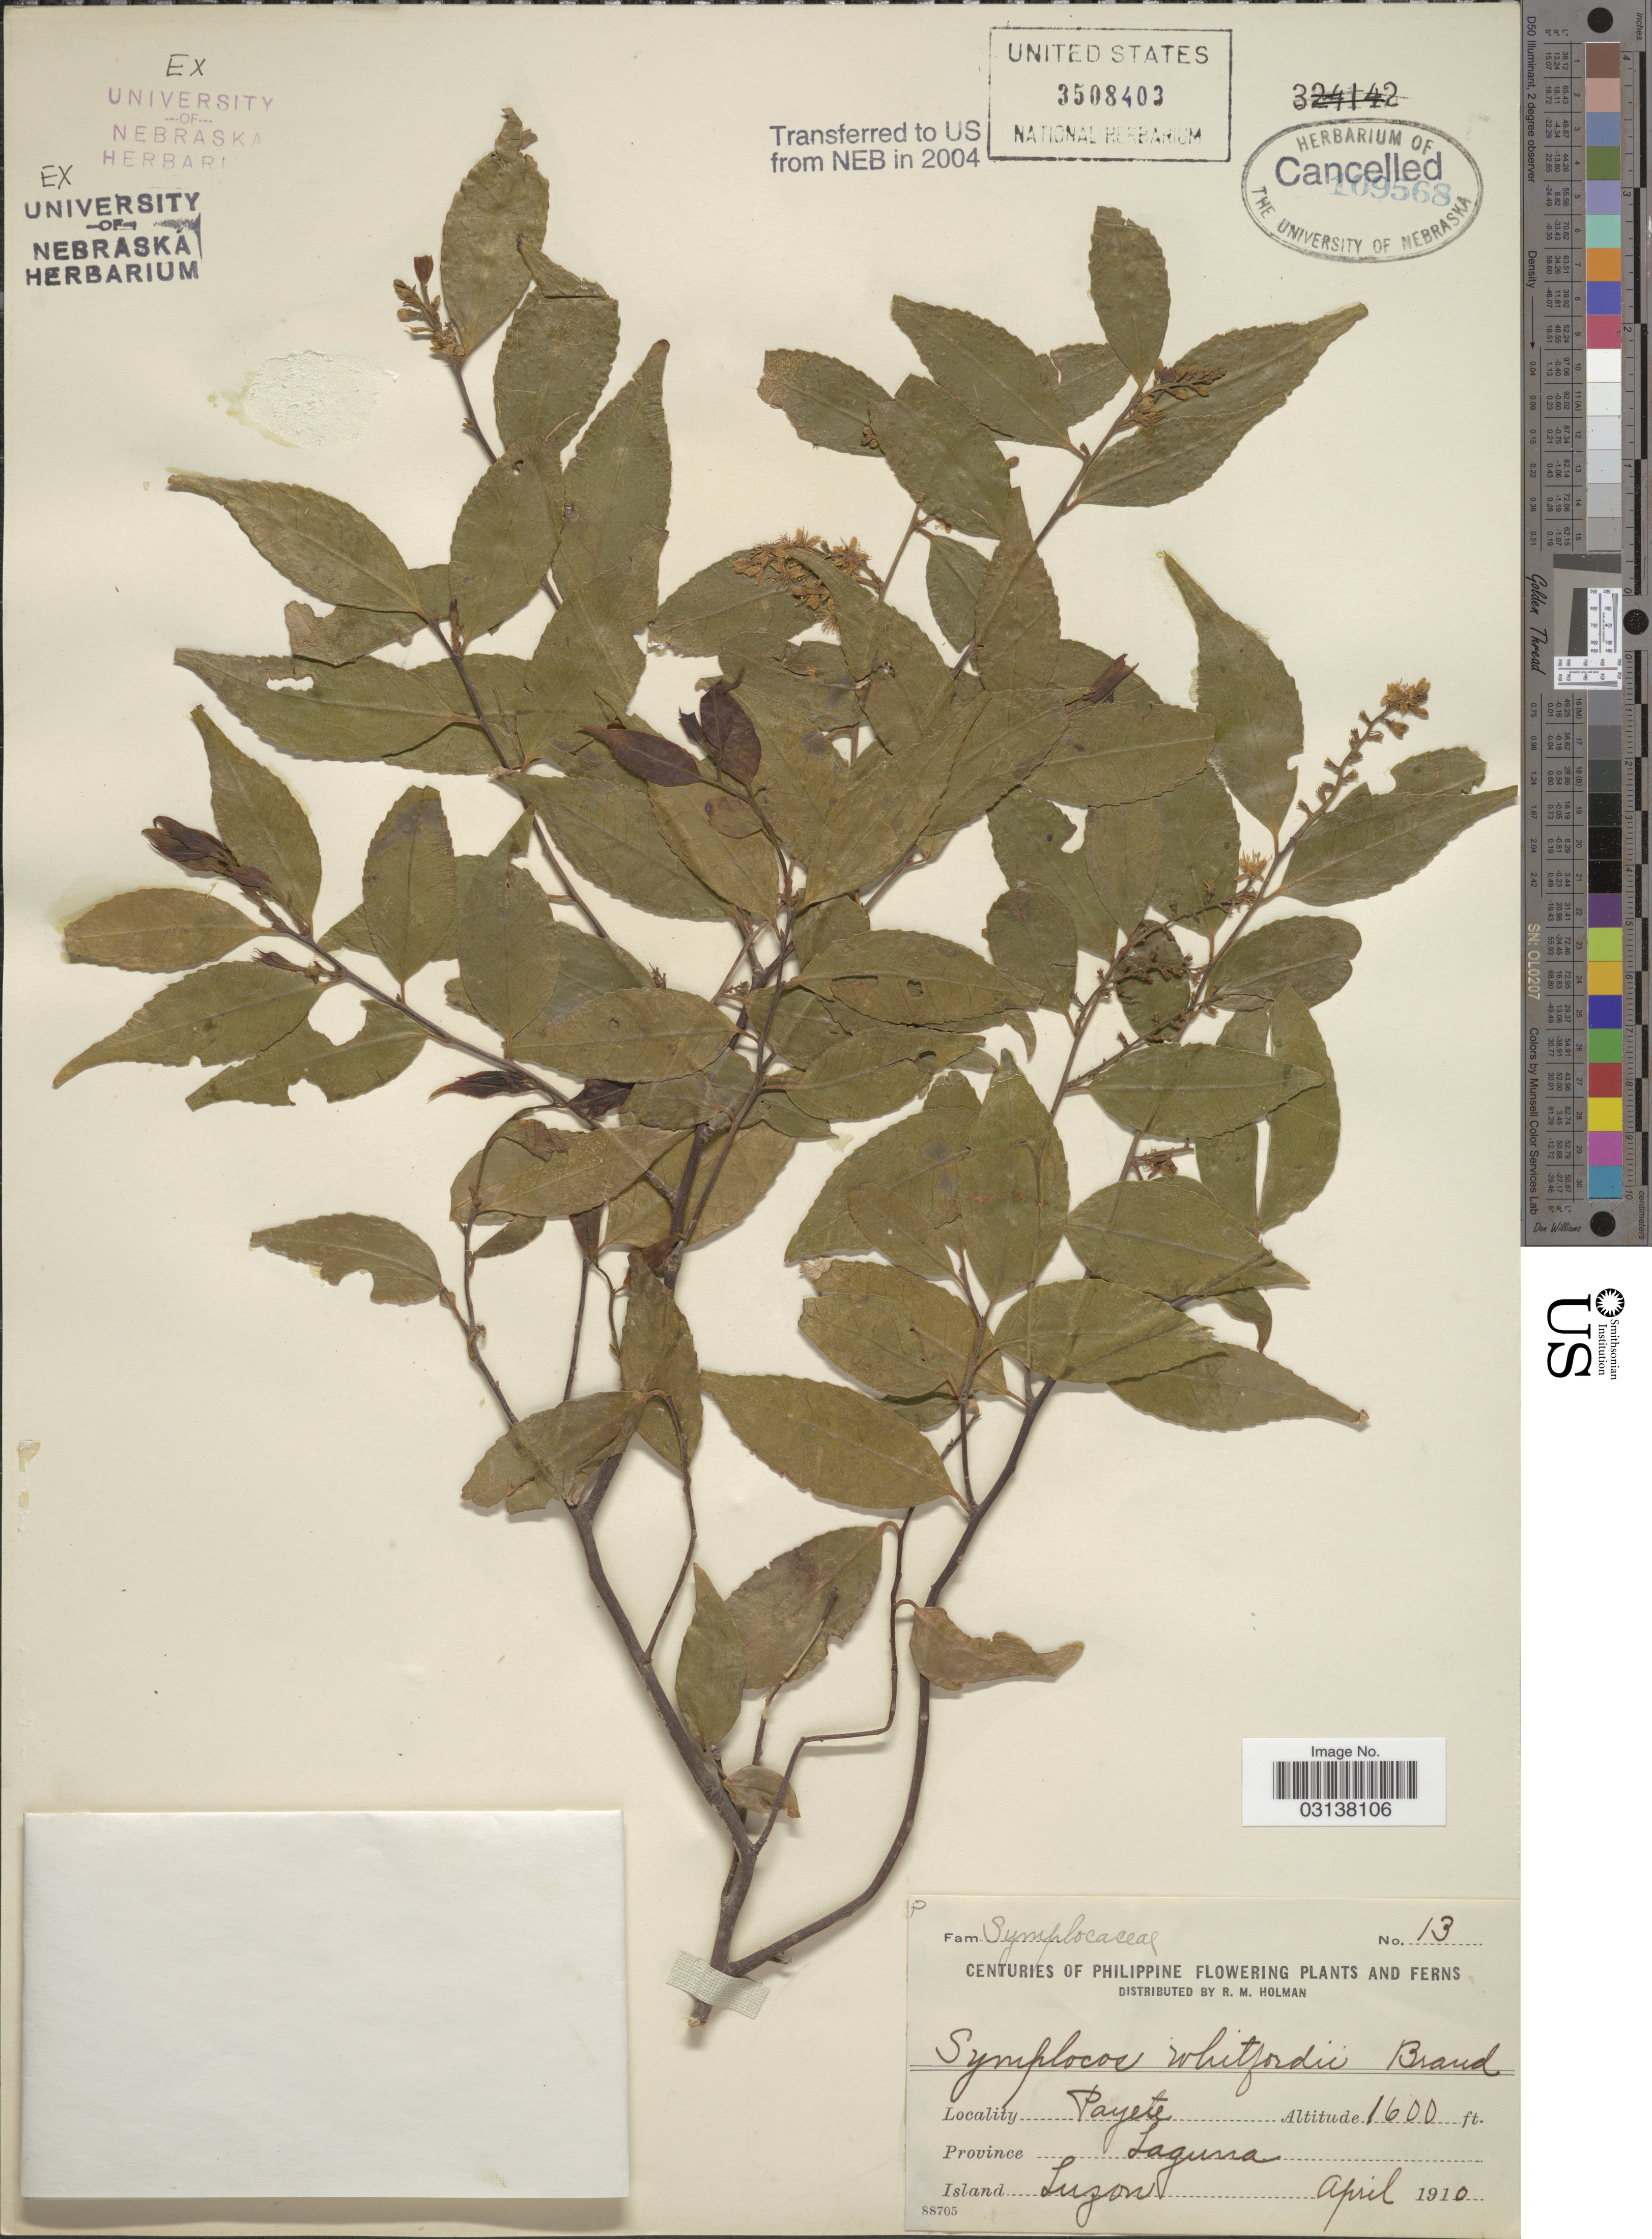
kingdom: Plantae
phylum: Tracheophyta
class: Magnoliopsida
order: Ericales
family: Symplocaceae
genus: Symplocos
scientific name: Symplocos whitfordii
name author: Brand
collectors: R. Holman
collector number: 13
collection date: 1910-04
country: Philippines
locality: Payete. Province Laguna. Island Luzon.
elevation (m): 488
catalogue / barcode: US 3508403